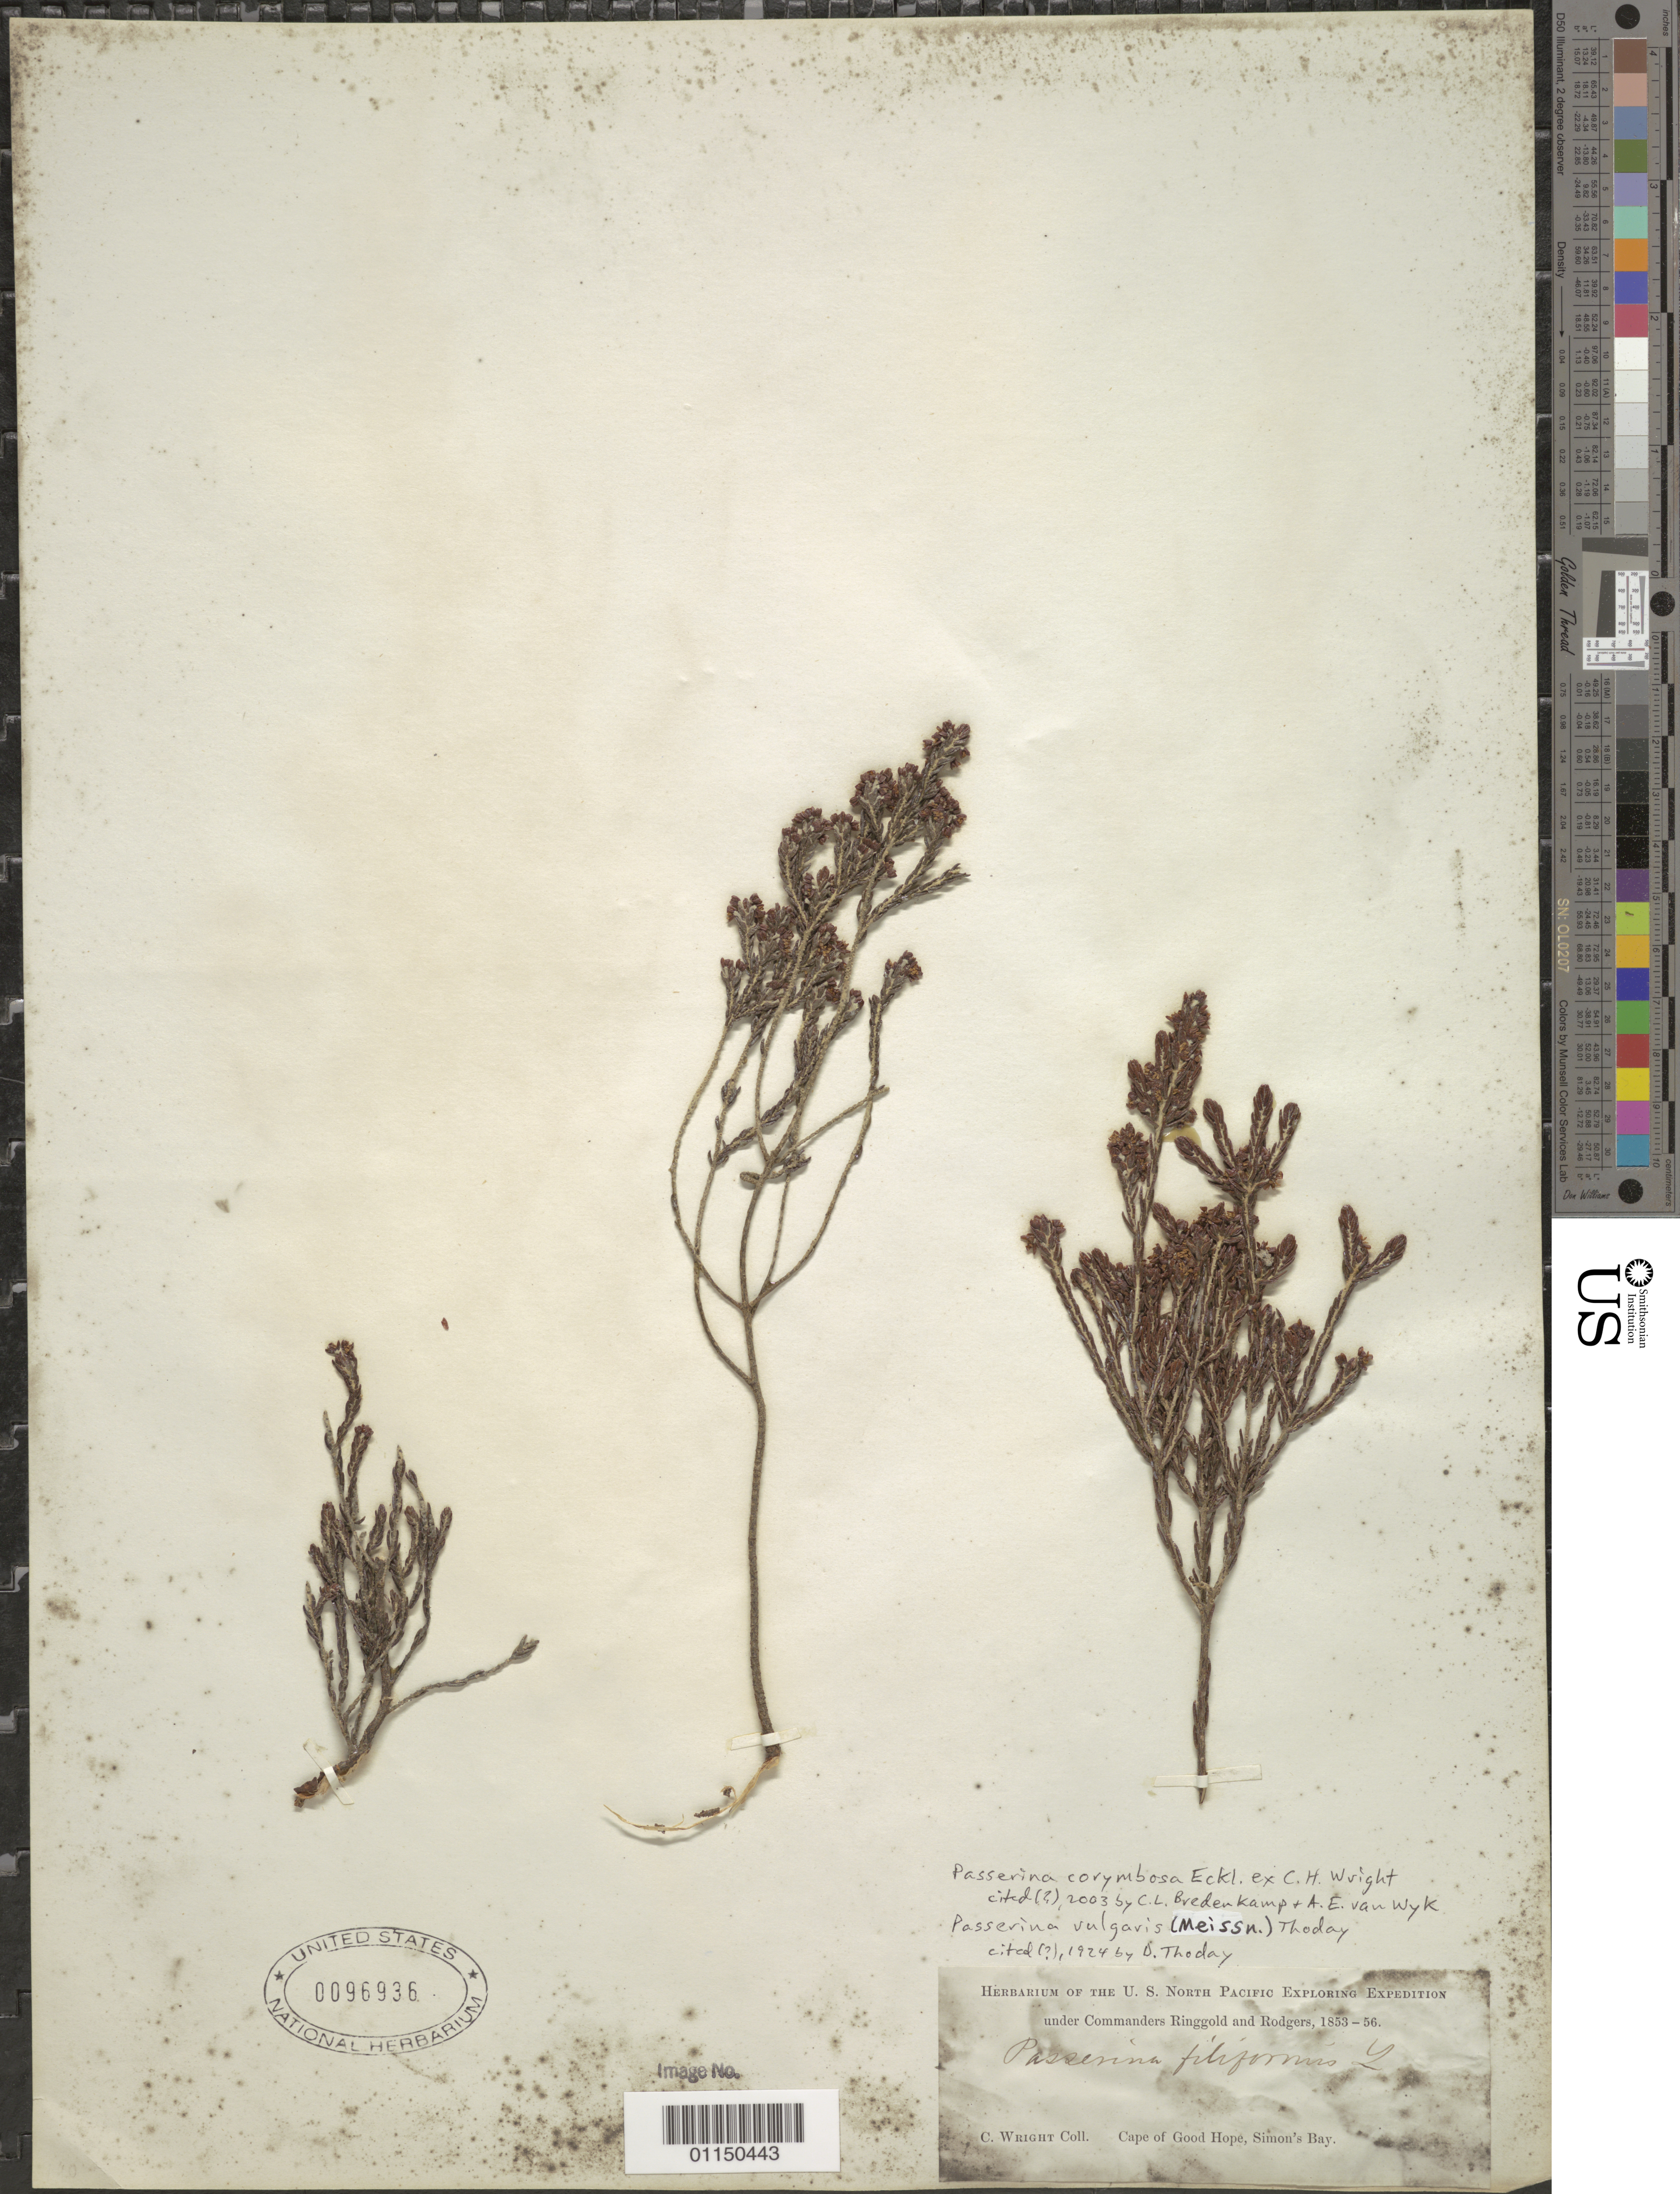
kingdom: Plantae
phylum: Tracheophyta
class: Magnoliopsida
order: Malvales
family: Thymelaeaceae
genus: Passerina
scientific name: Passerina corymbosa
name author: Eckl. ex C.H. Wright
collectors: C. Wright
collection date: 1853/1856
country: South Africa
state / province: Western Cape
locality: Cape of Good Hope, Simon's Bay.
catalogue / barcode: US 96936